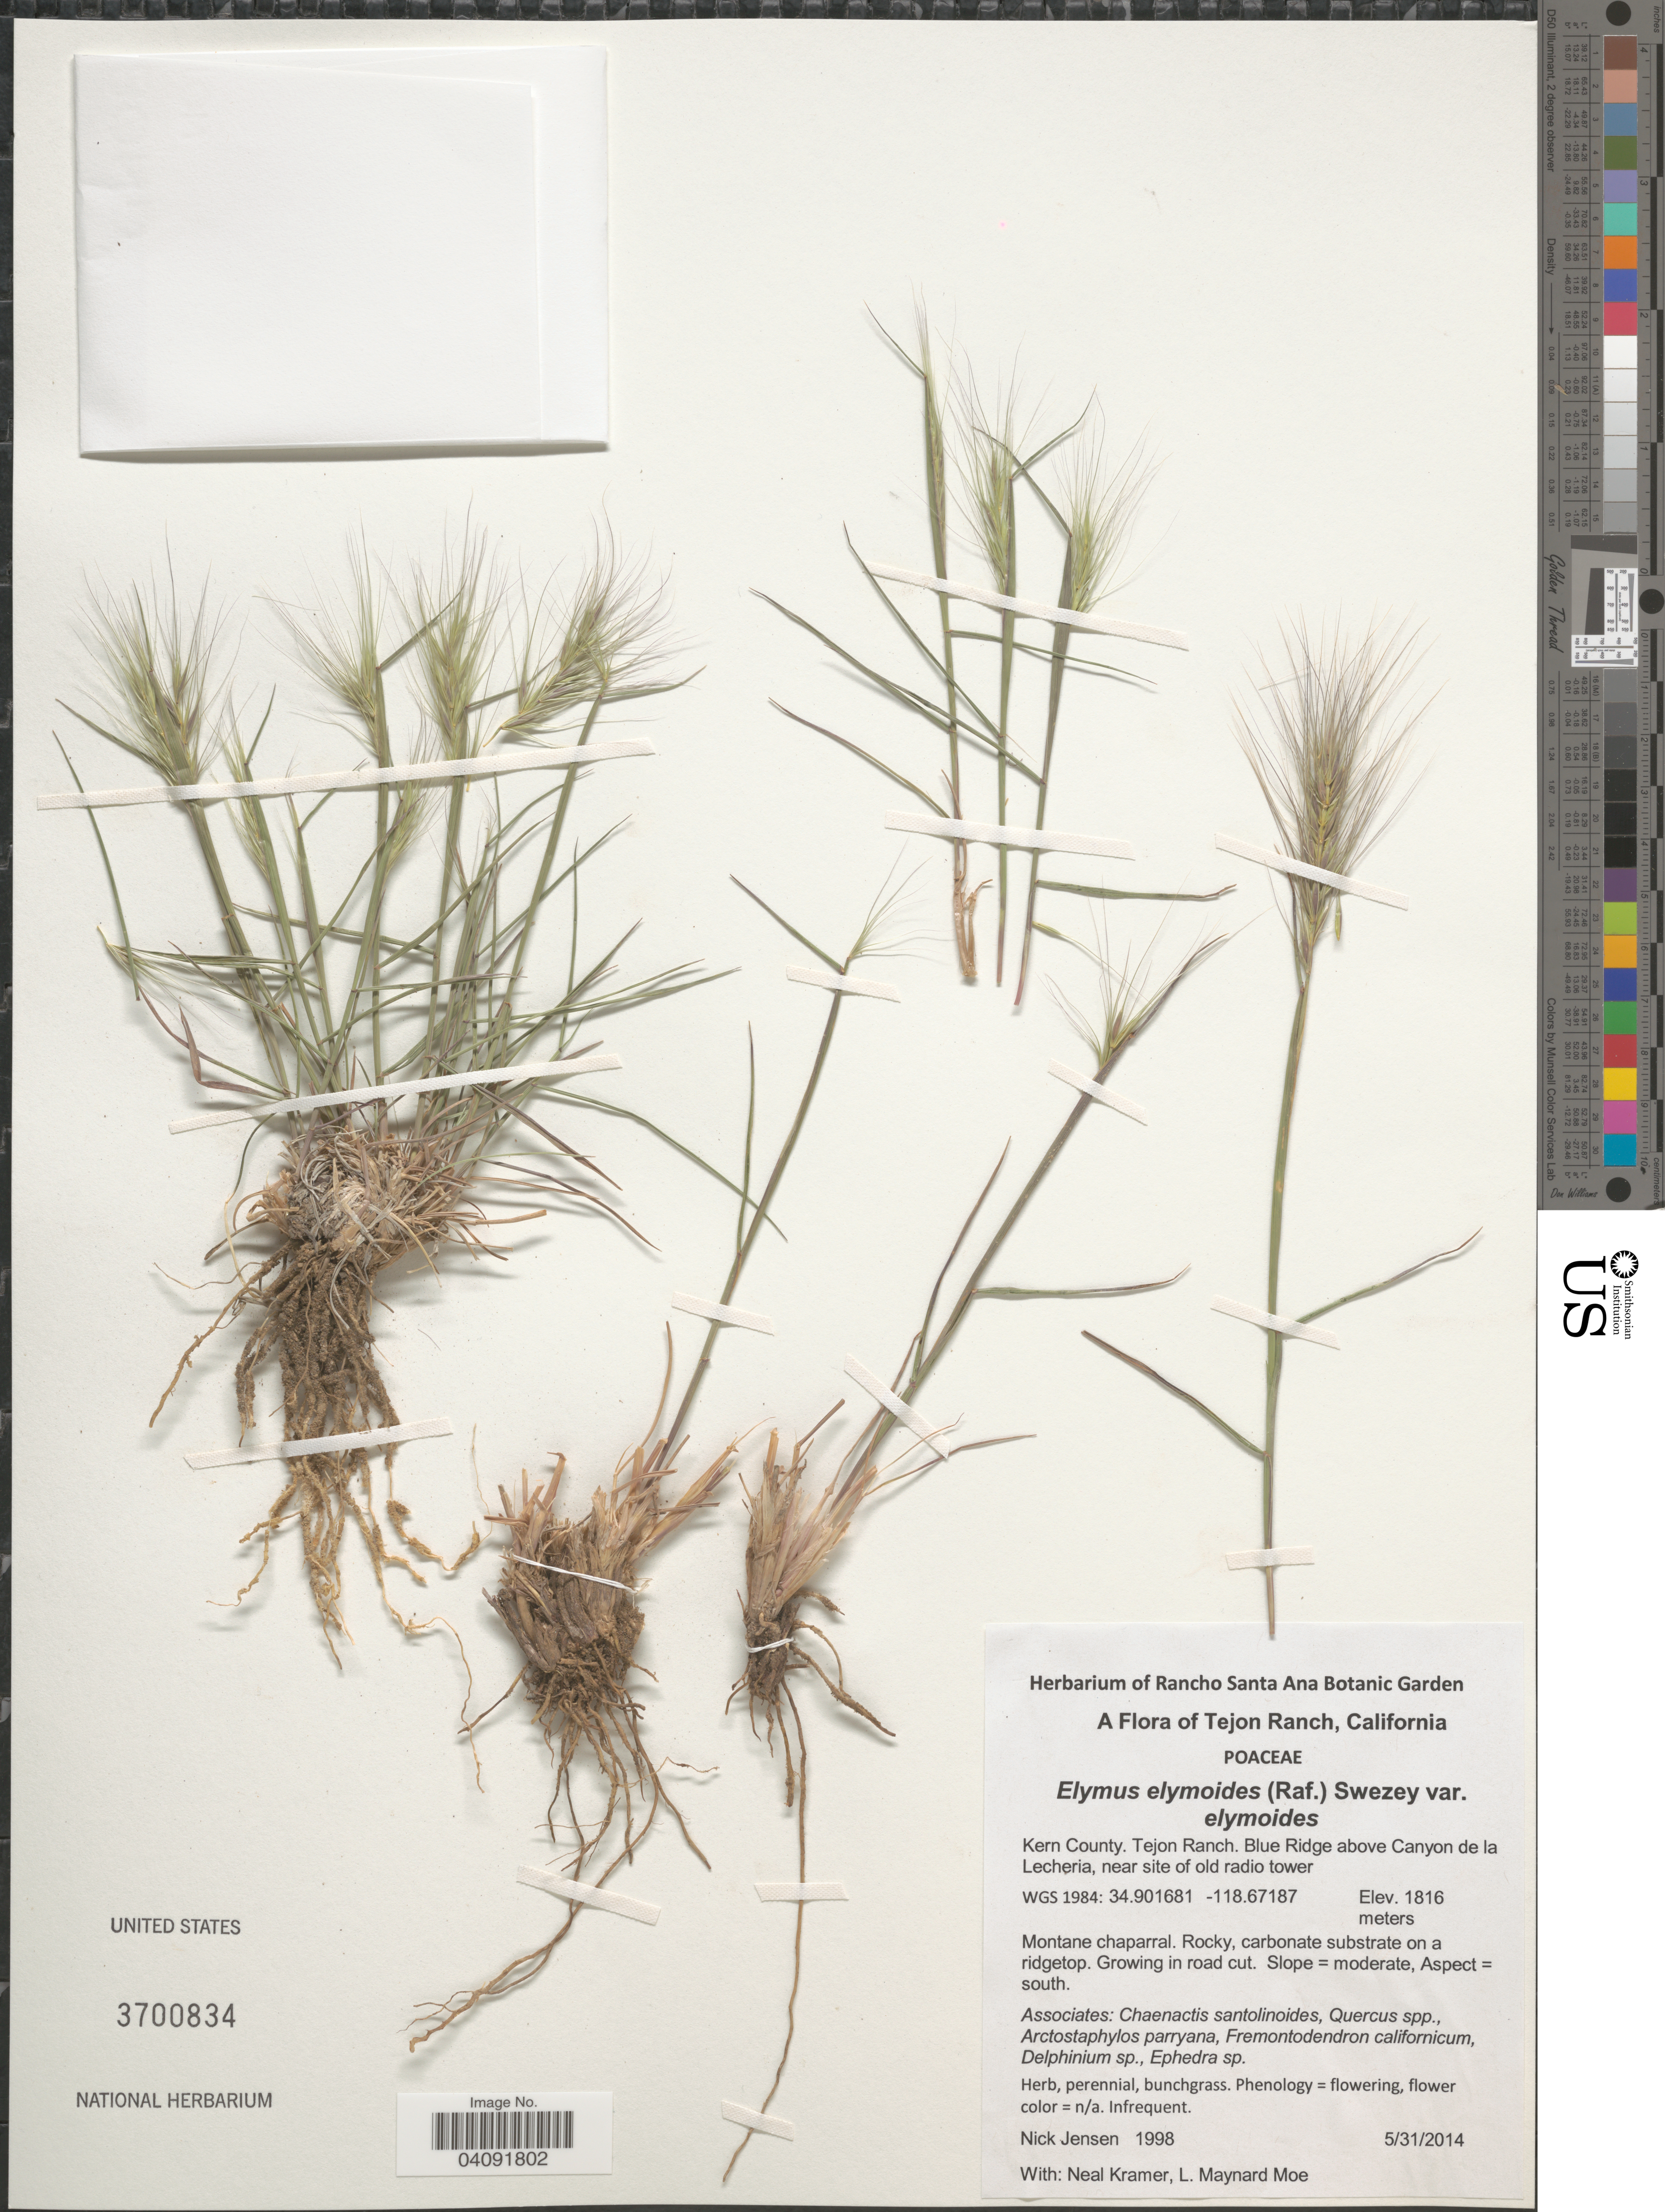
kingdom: Plantae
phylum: Tracheophyta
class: Liliopsida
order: Poales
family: Poaceae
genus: Elymus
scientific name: Elymus elymoides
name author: (Raf.) Swezey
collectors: N. Jensen, N. Kramer & L. Moe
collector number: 1998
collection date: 2014-05-31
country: United States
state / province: California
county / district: Kern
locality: Tejon Ranch. Kern County. Tejon Ranch. Blue Ridge above Canyon de la Lecheria, near site of old radio tower. WGS 1984: 34.901681 -118.67187.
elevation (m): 1816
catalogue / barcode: US 3700834